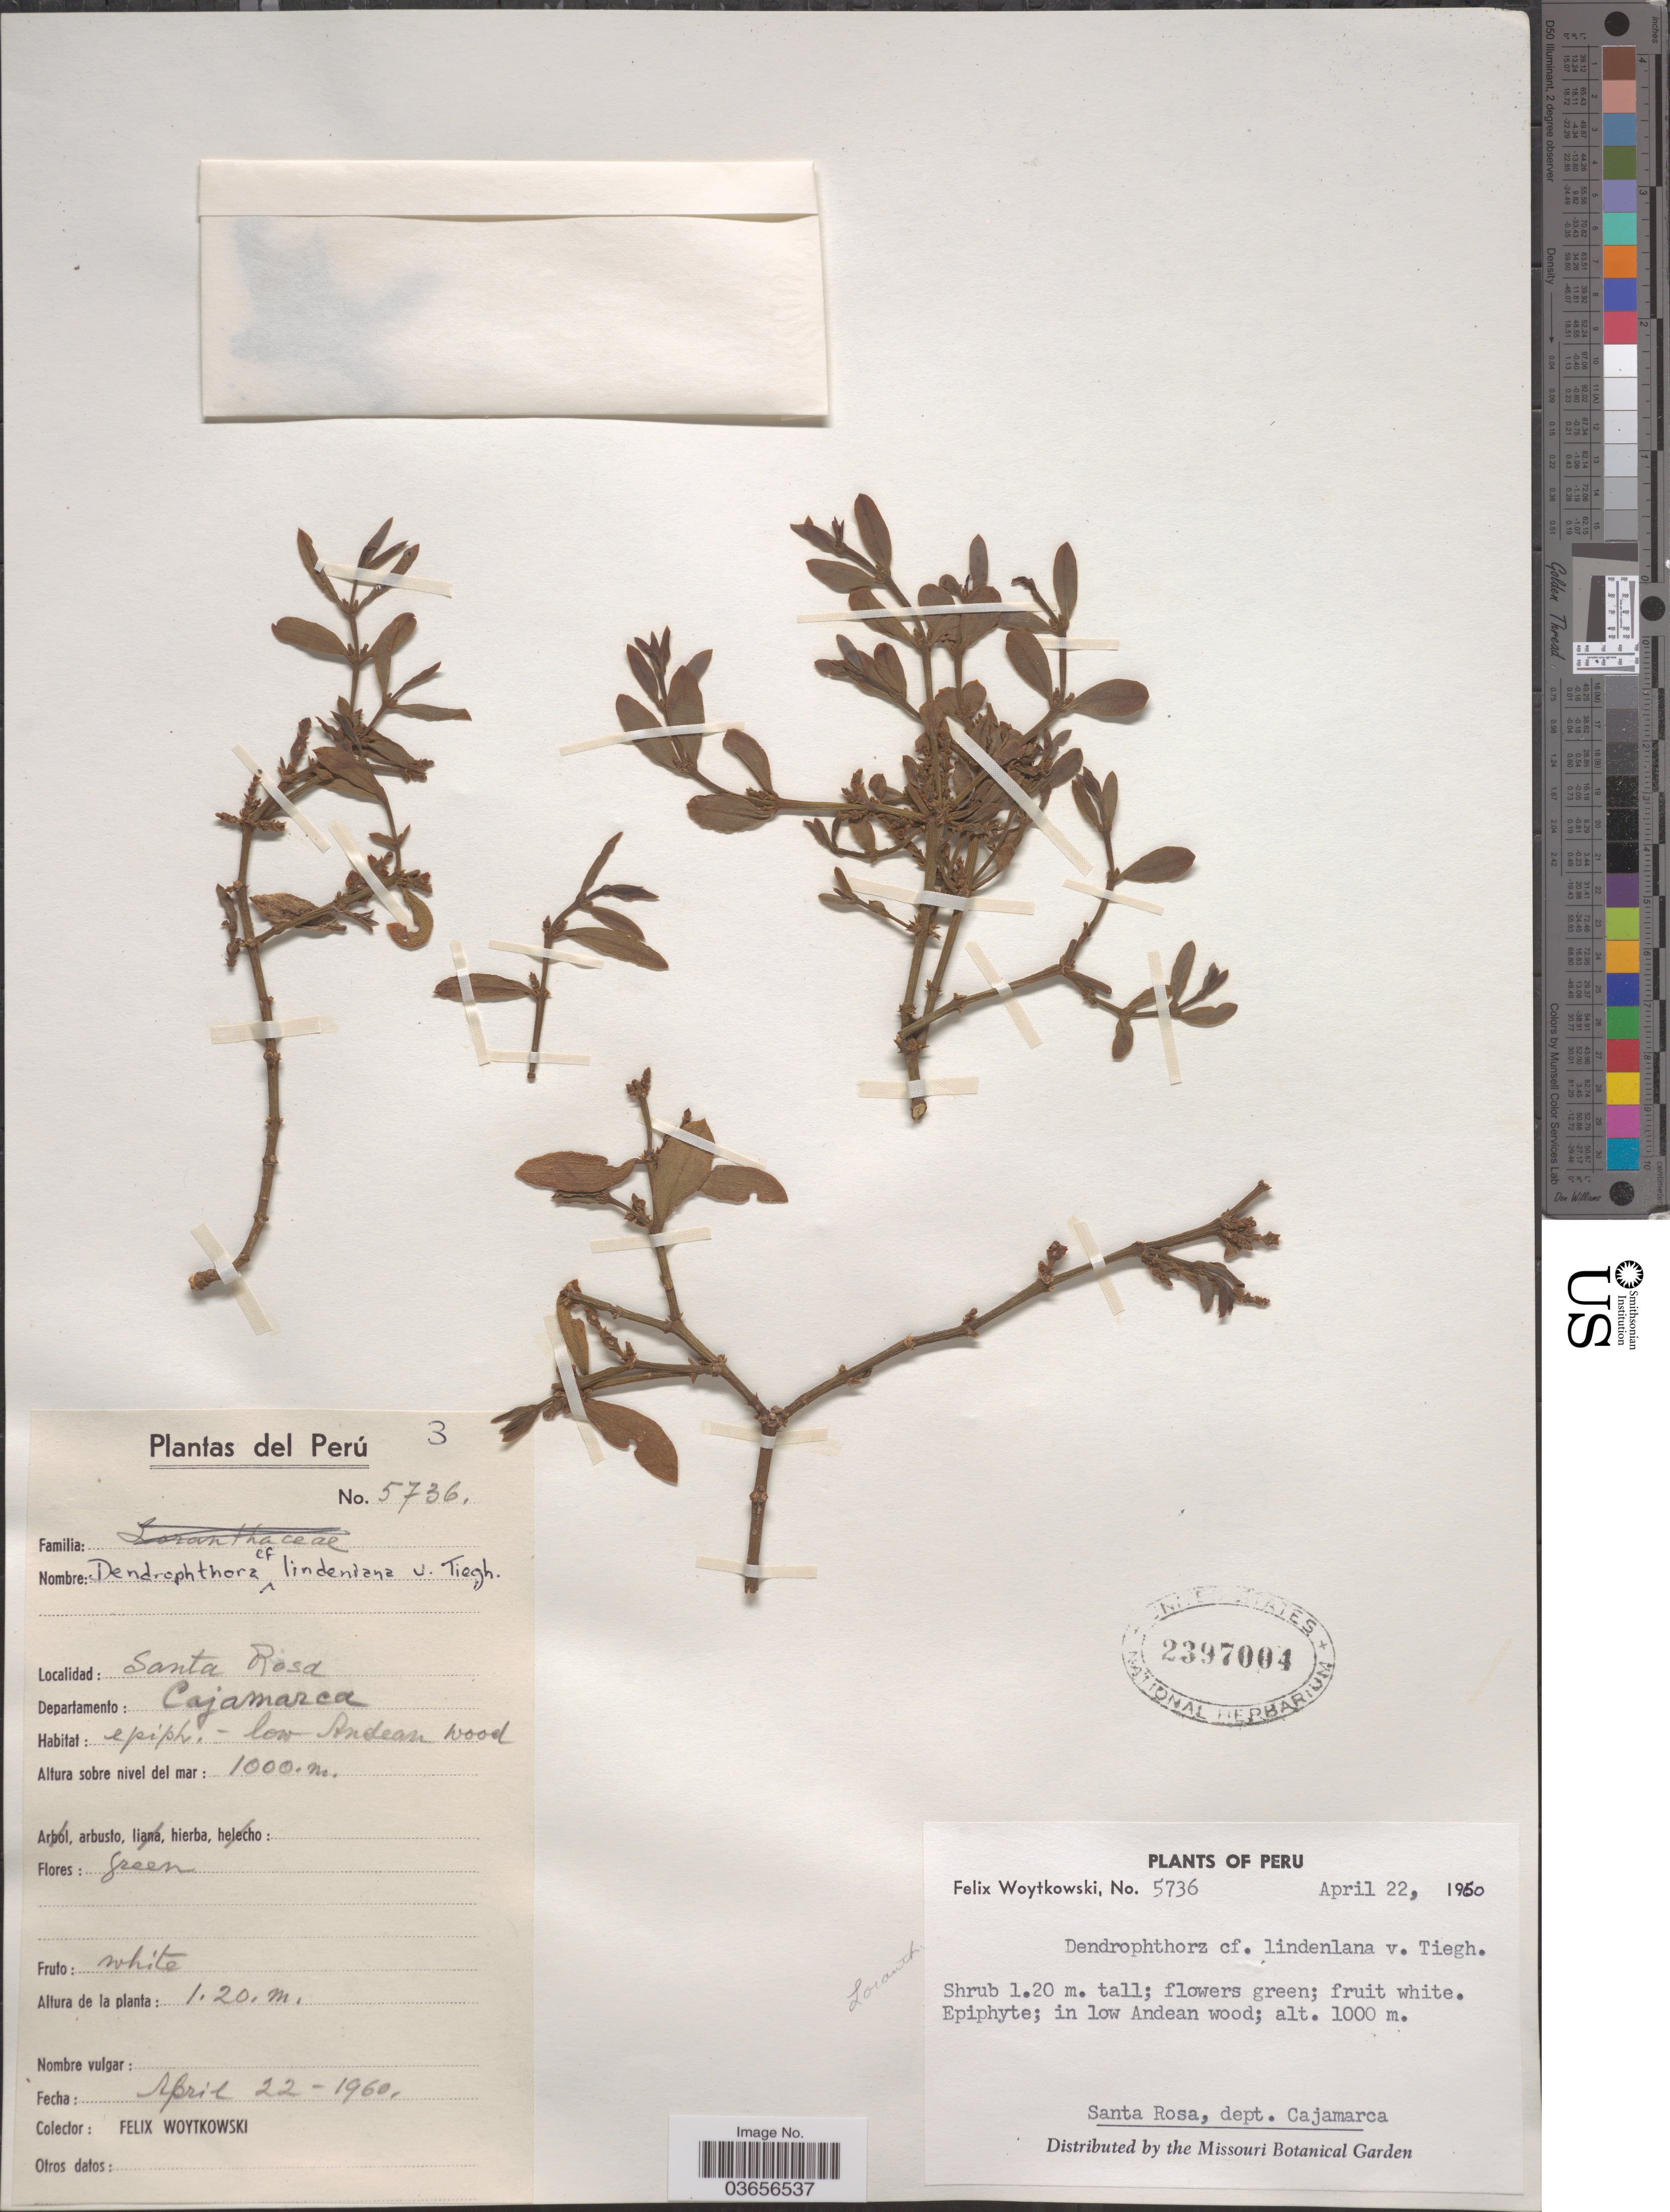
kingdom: Plantae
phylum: Tracheophyta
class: Magnoliopsida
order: Santalales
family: Viscaceae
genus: Dendrophthora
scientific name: Dendrophthora lindeniana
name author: Tiegh.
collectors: F. Woytkowski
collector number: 5736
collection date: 1960-04-22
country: Peru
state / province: Cajamarca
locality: Santa Rosa. Departamento: Cajamarca.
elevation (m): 1000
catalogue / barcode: US 2397004